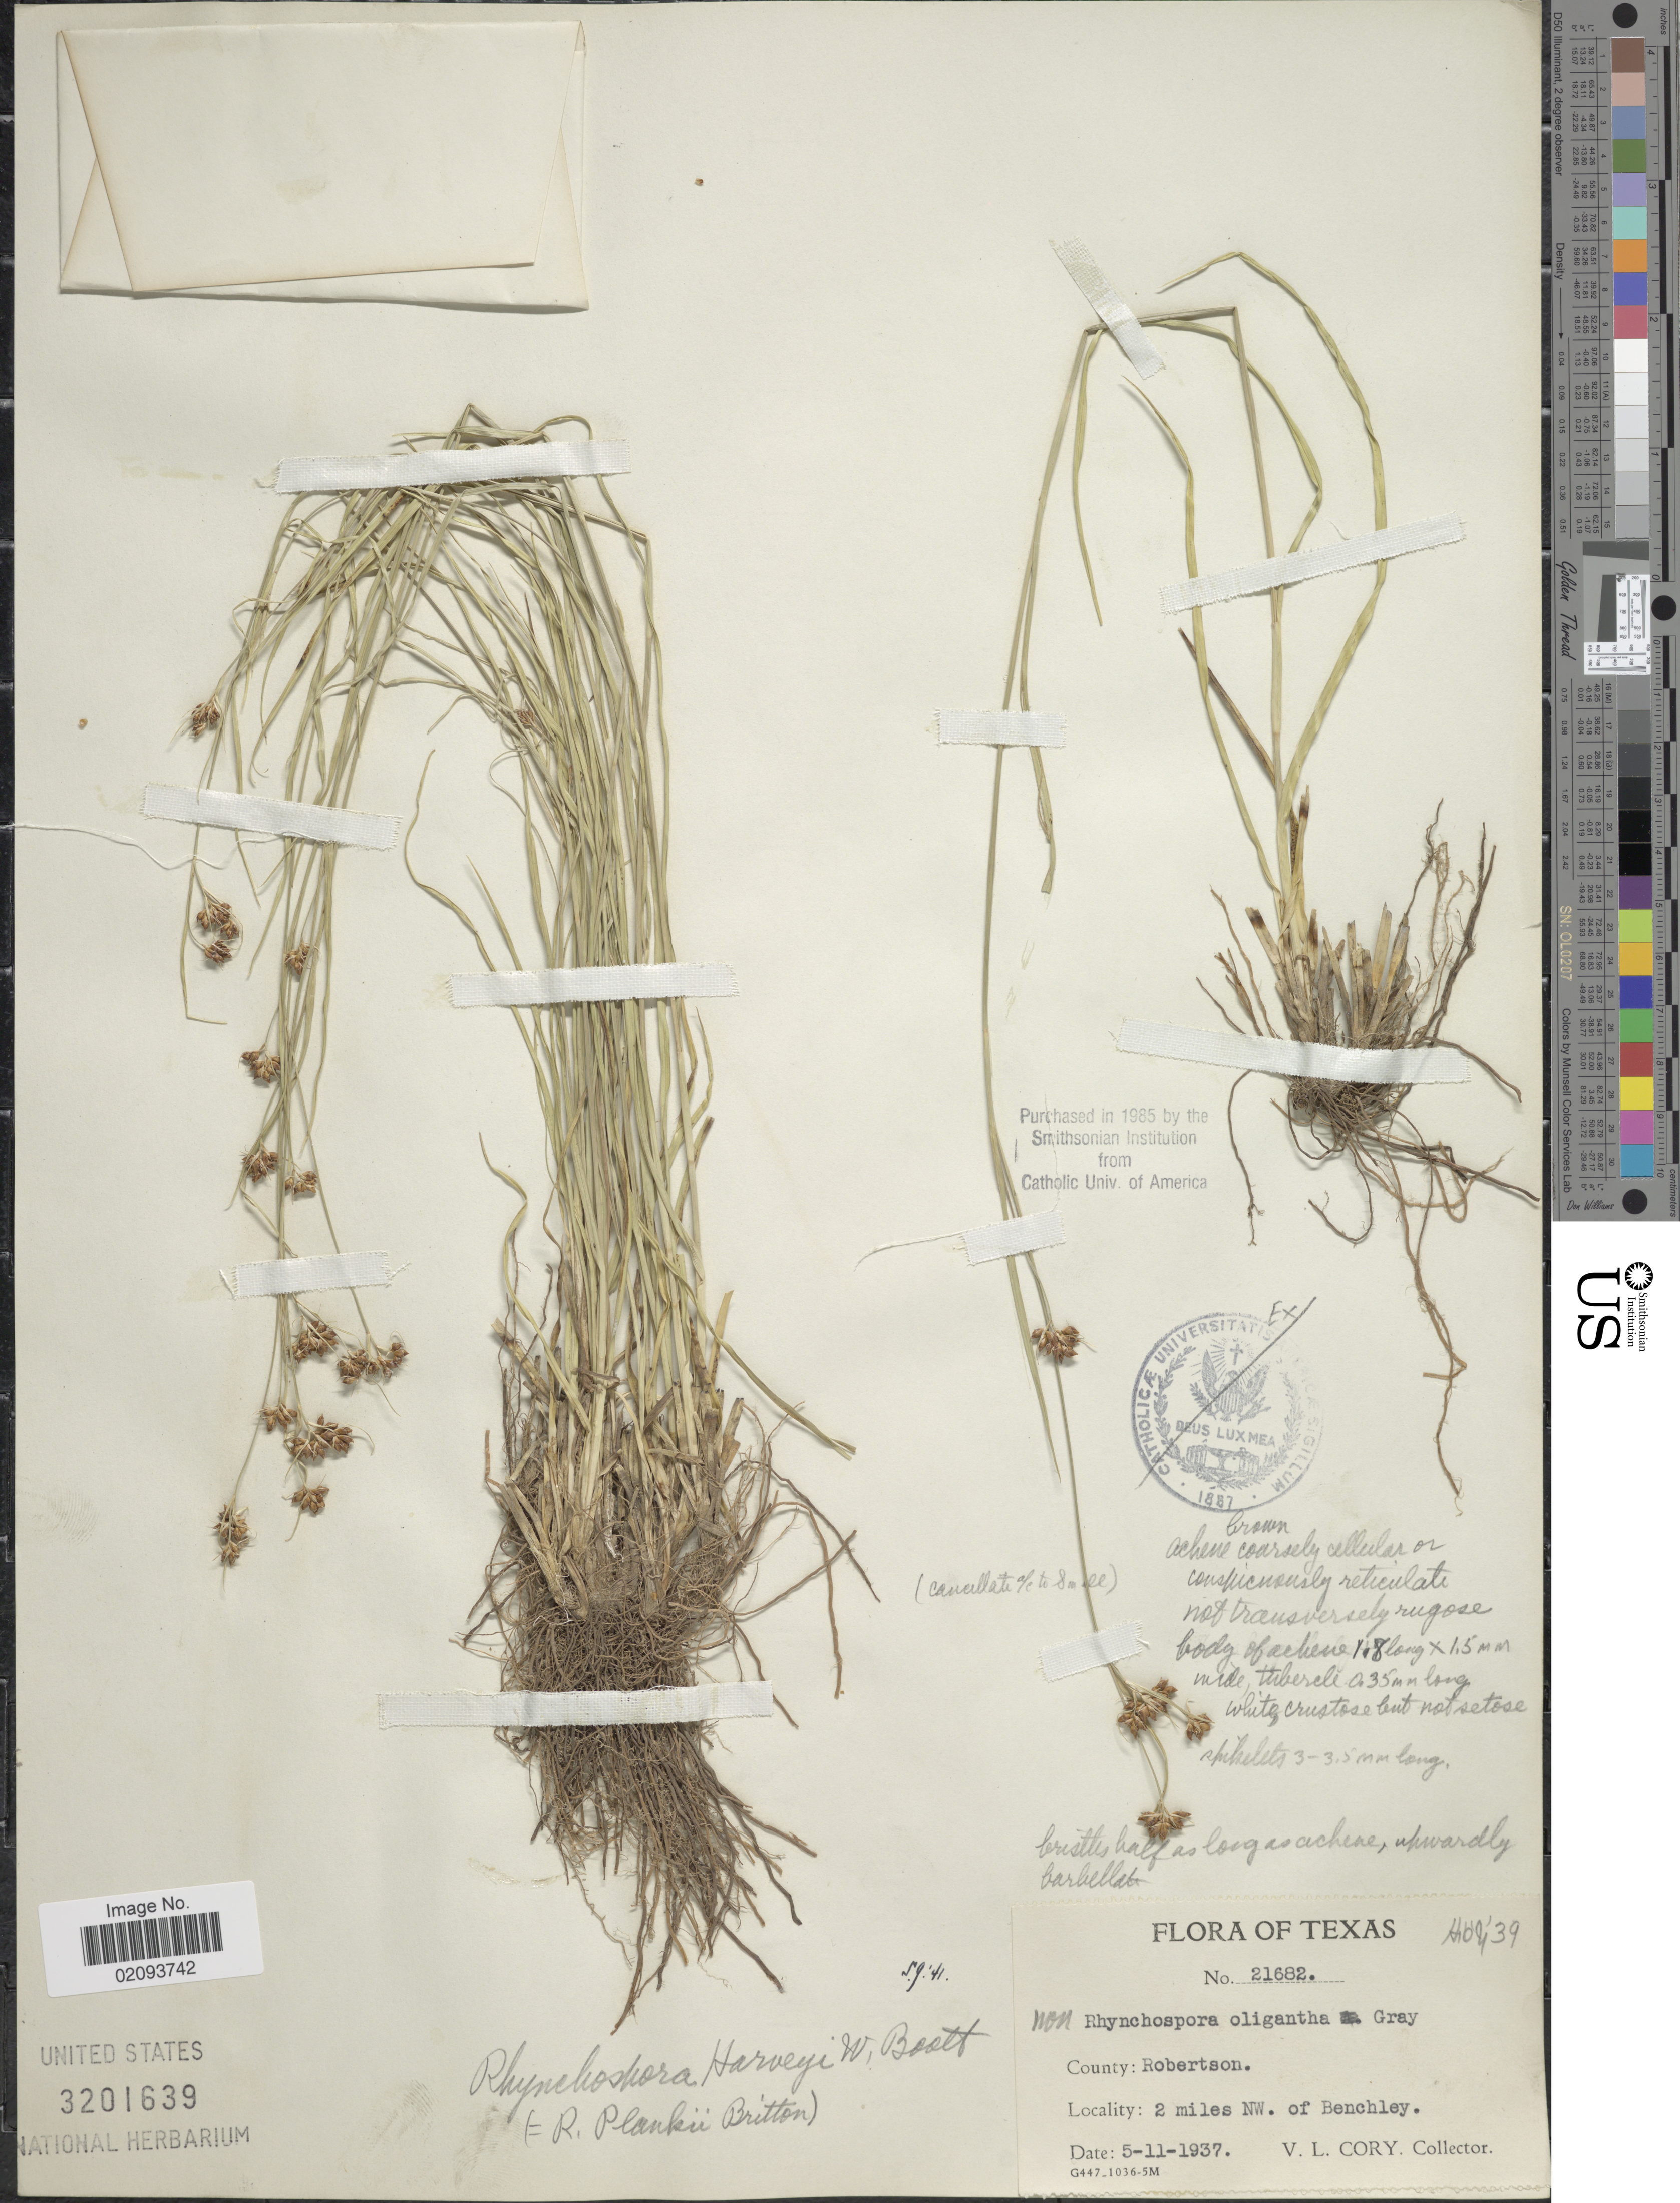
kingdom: Plantae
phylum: Tracheophyta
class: Liliopsida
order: Poales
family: Cyperaceae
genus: Rhynchospora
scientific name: Rhynchospora harveyi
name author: W. Boott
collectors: V. Cory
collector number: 21682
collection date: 1937-05-11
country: United States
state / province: Texas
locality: County: Robertson. 2 miles NW. of Benchley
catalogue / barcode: US 3201639